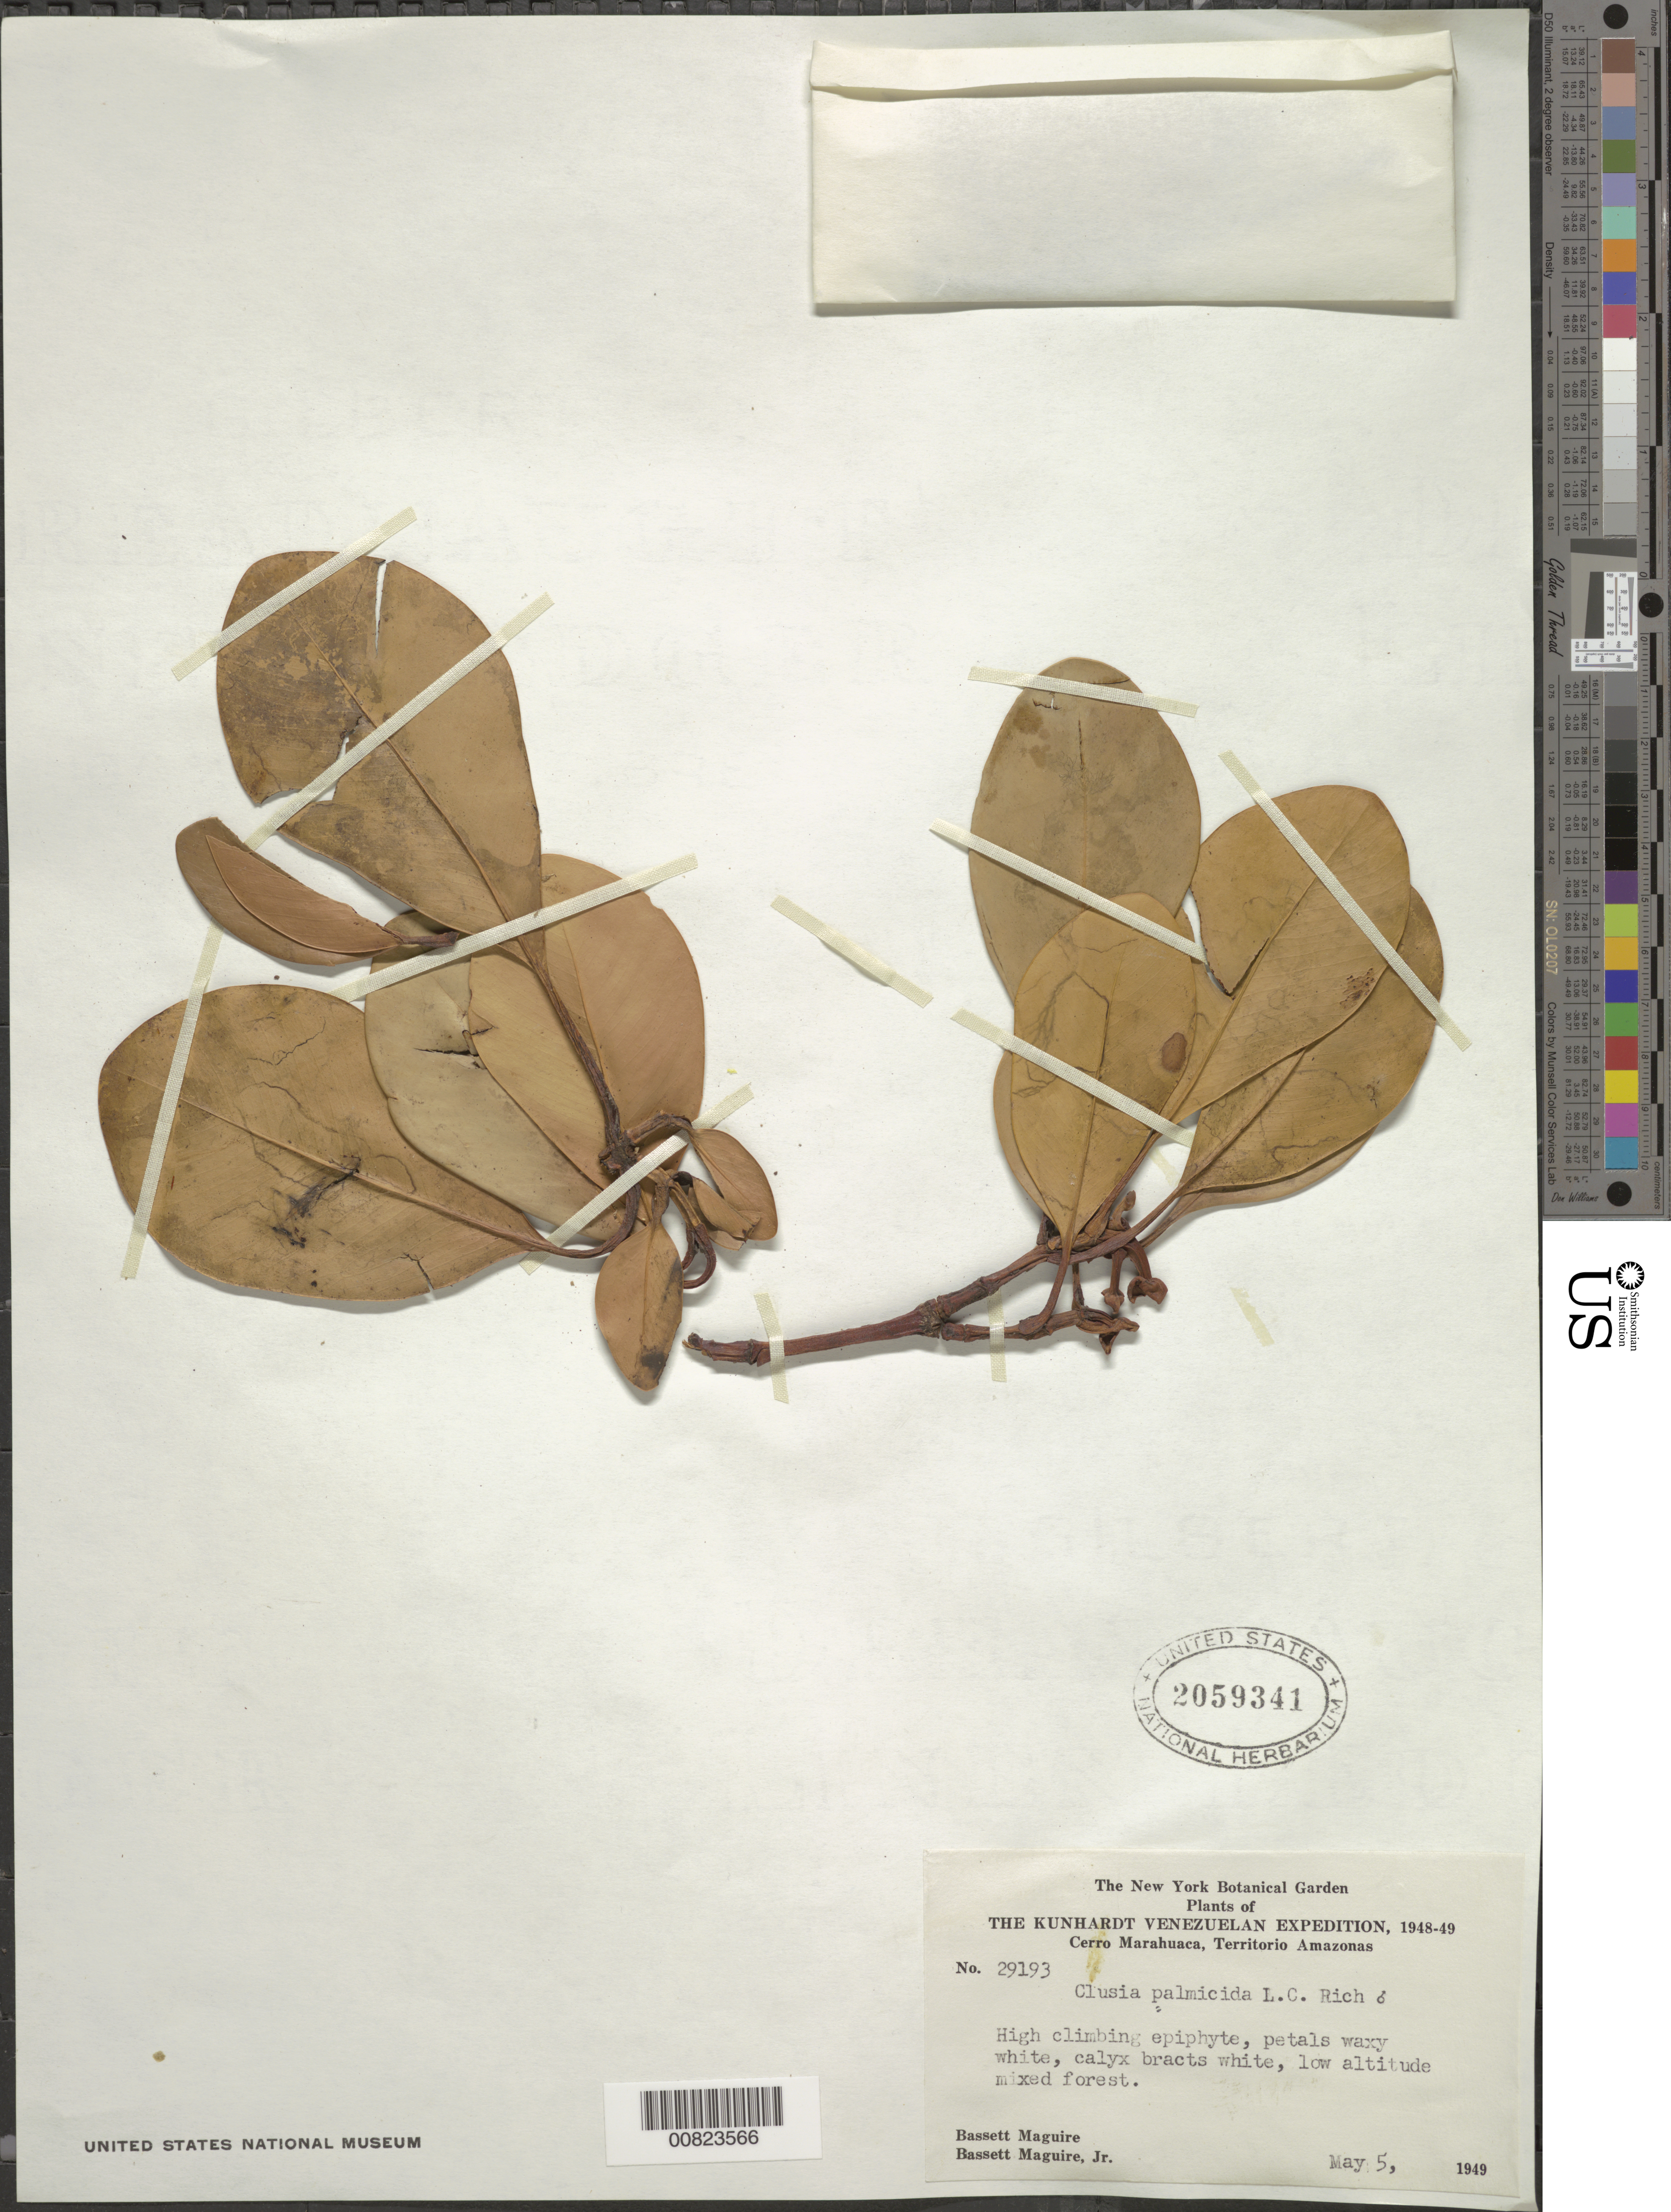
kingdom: Plantae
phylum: Tracheophyta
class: Magnoliopsida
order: Malpighiales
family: Clusiaceae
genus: Clusia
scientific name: Clusia palmicida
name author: Rich.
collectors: B. Maguire & B. Maguire Jr.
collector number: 29193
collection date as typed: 5-May-49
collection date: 1949-05-05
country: Venezuela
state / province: Amazonas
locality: Cerro Marahuaca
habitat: Low altitude, mixed forest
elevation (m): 1000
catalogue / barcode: US 2059341